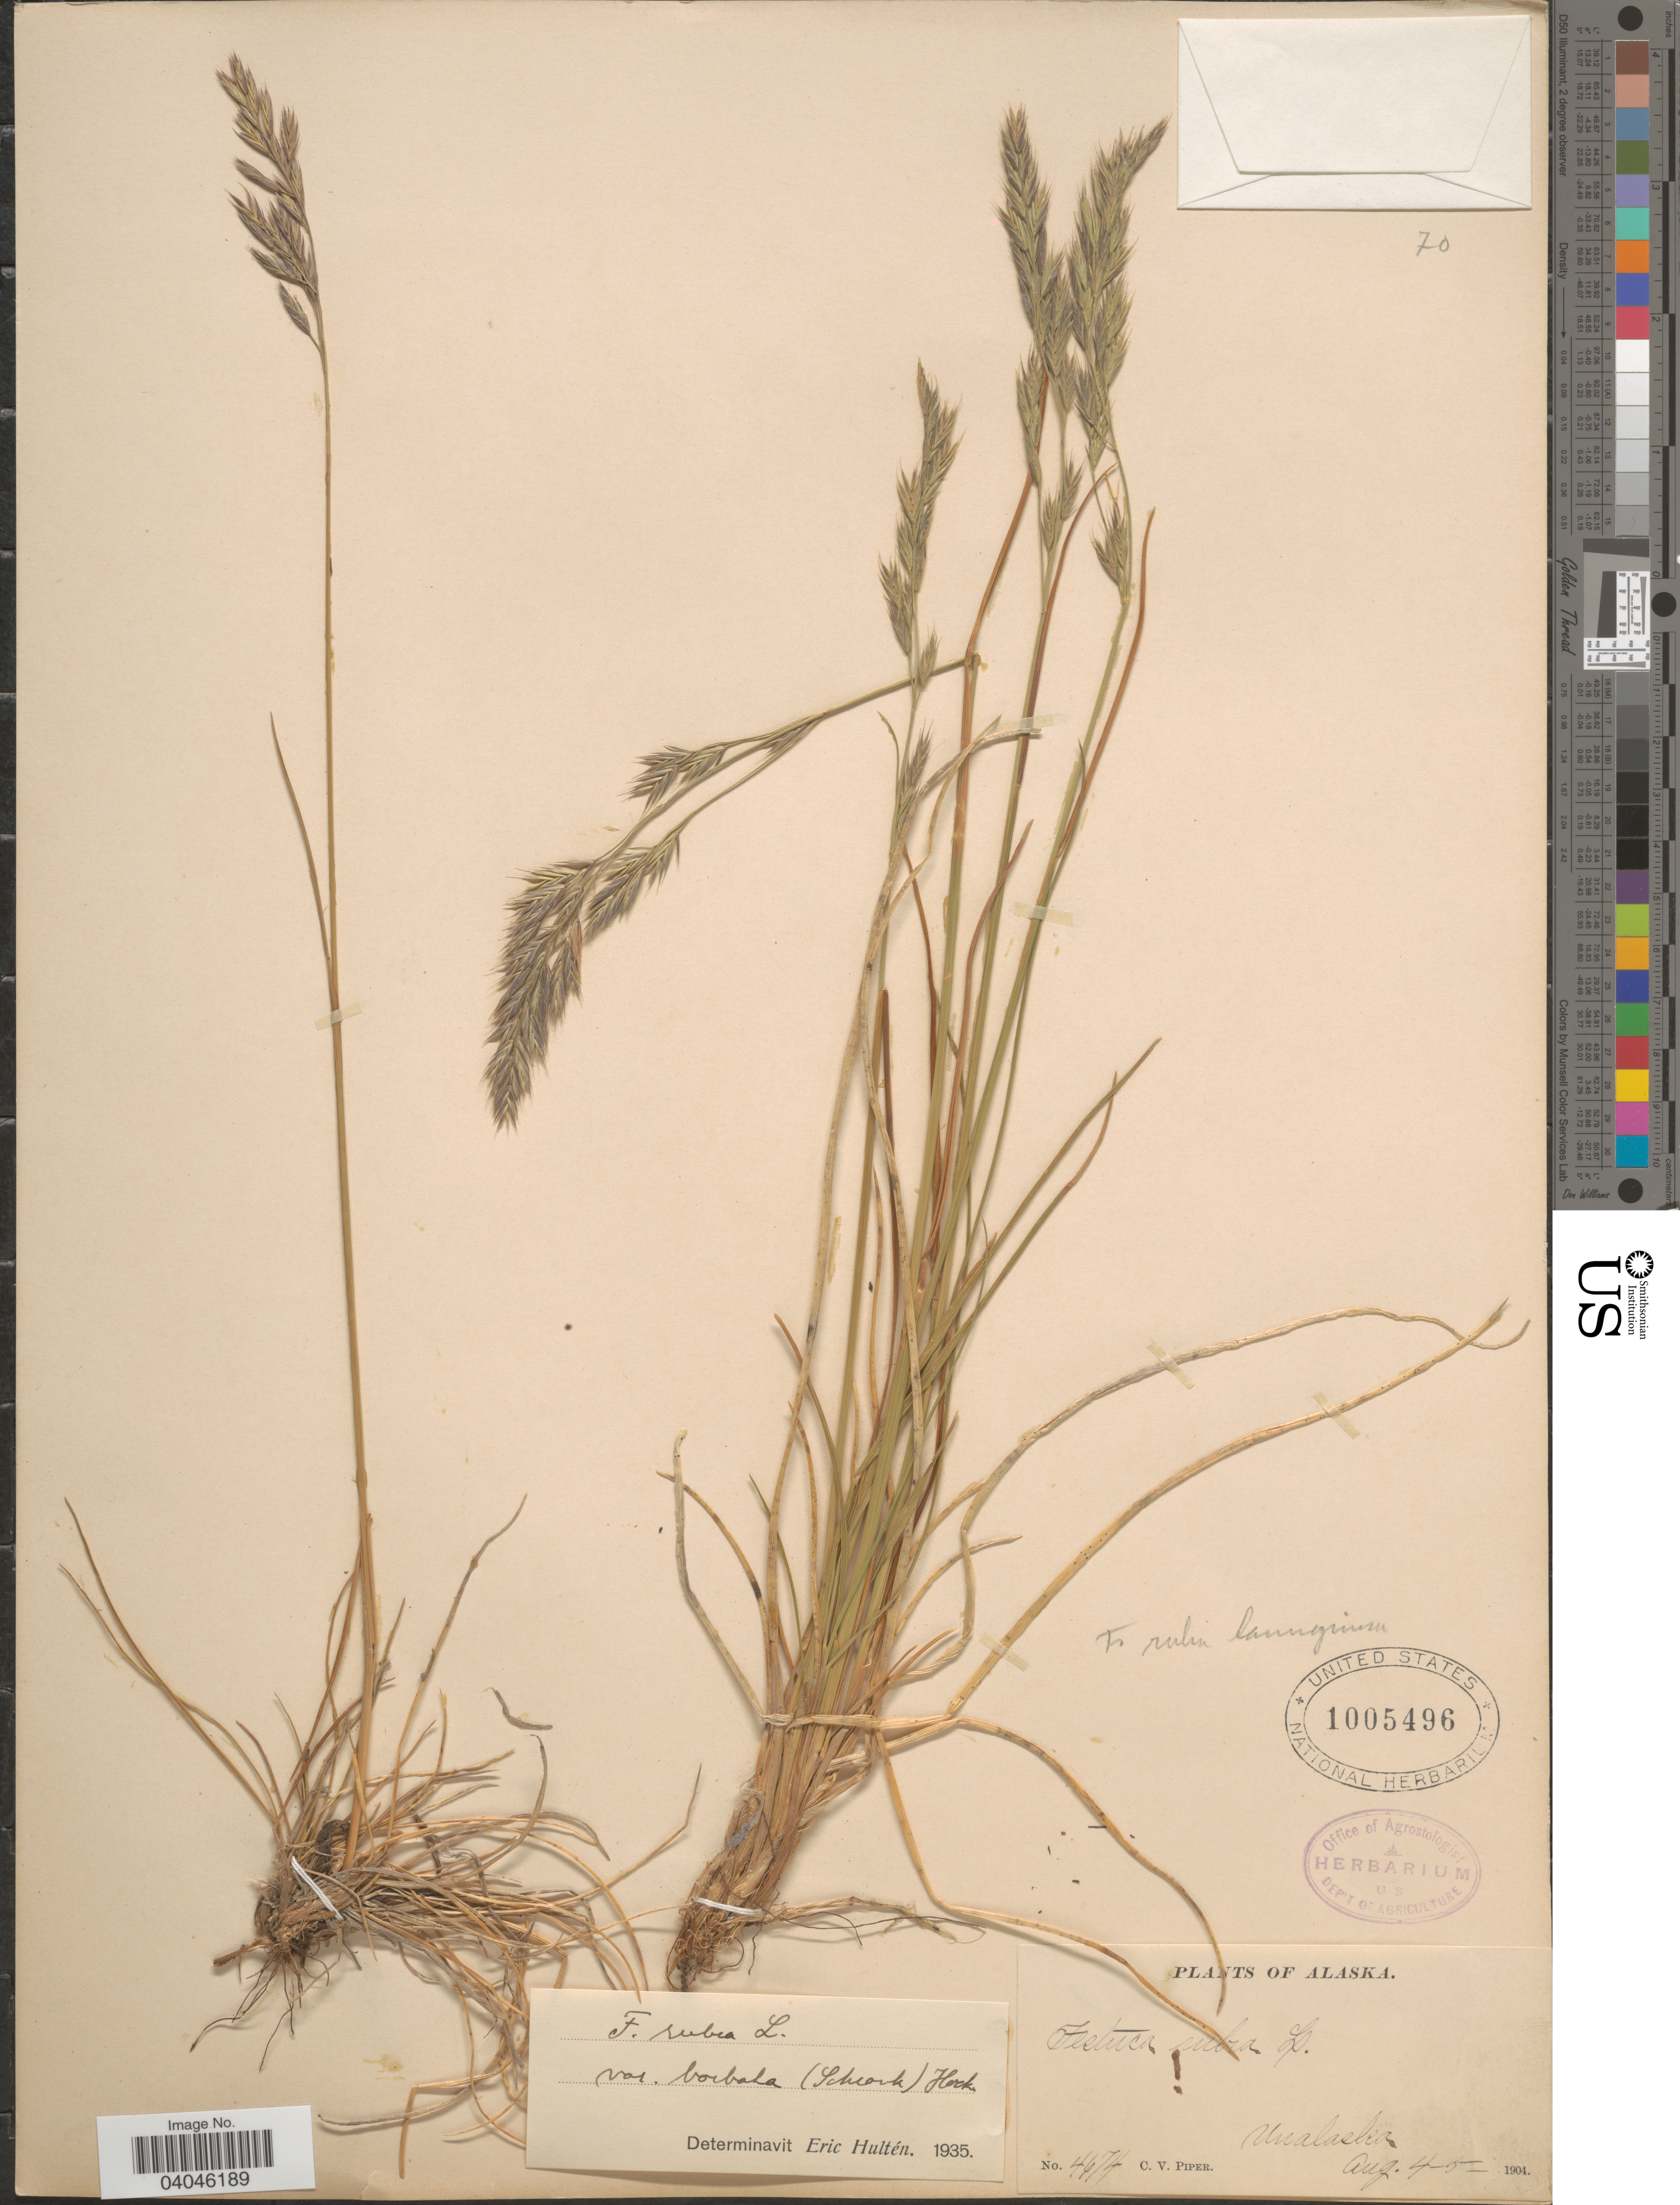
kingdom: Plantae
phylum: Tracheophyta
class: Liliopsida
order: Poales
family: Poaceae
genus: Festuca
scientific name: Festuca rubra var. barbata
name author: (Hack.) Hack. ex Hultén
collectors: C. V. Piper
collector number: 4674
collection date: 1904-08-04/1904-08-05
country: United States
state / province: Alaska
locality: Unalaska.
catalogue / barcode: US 1005496